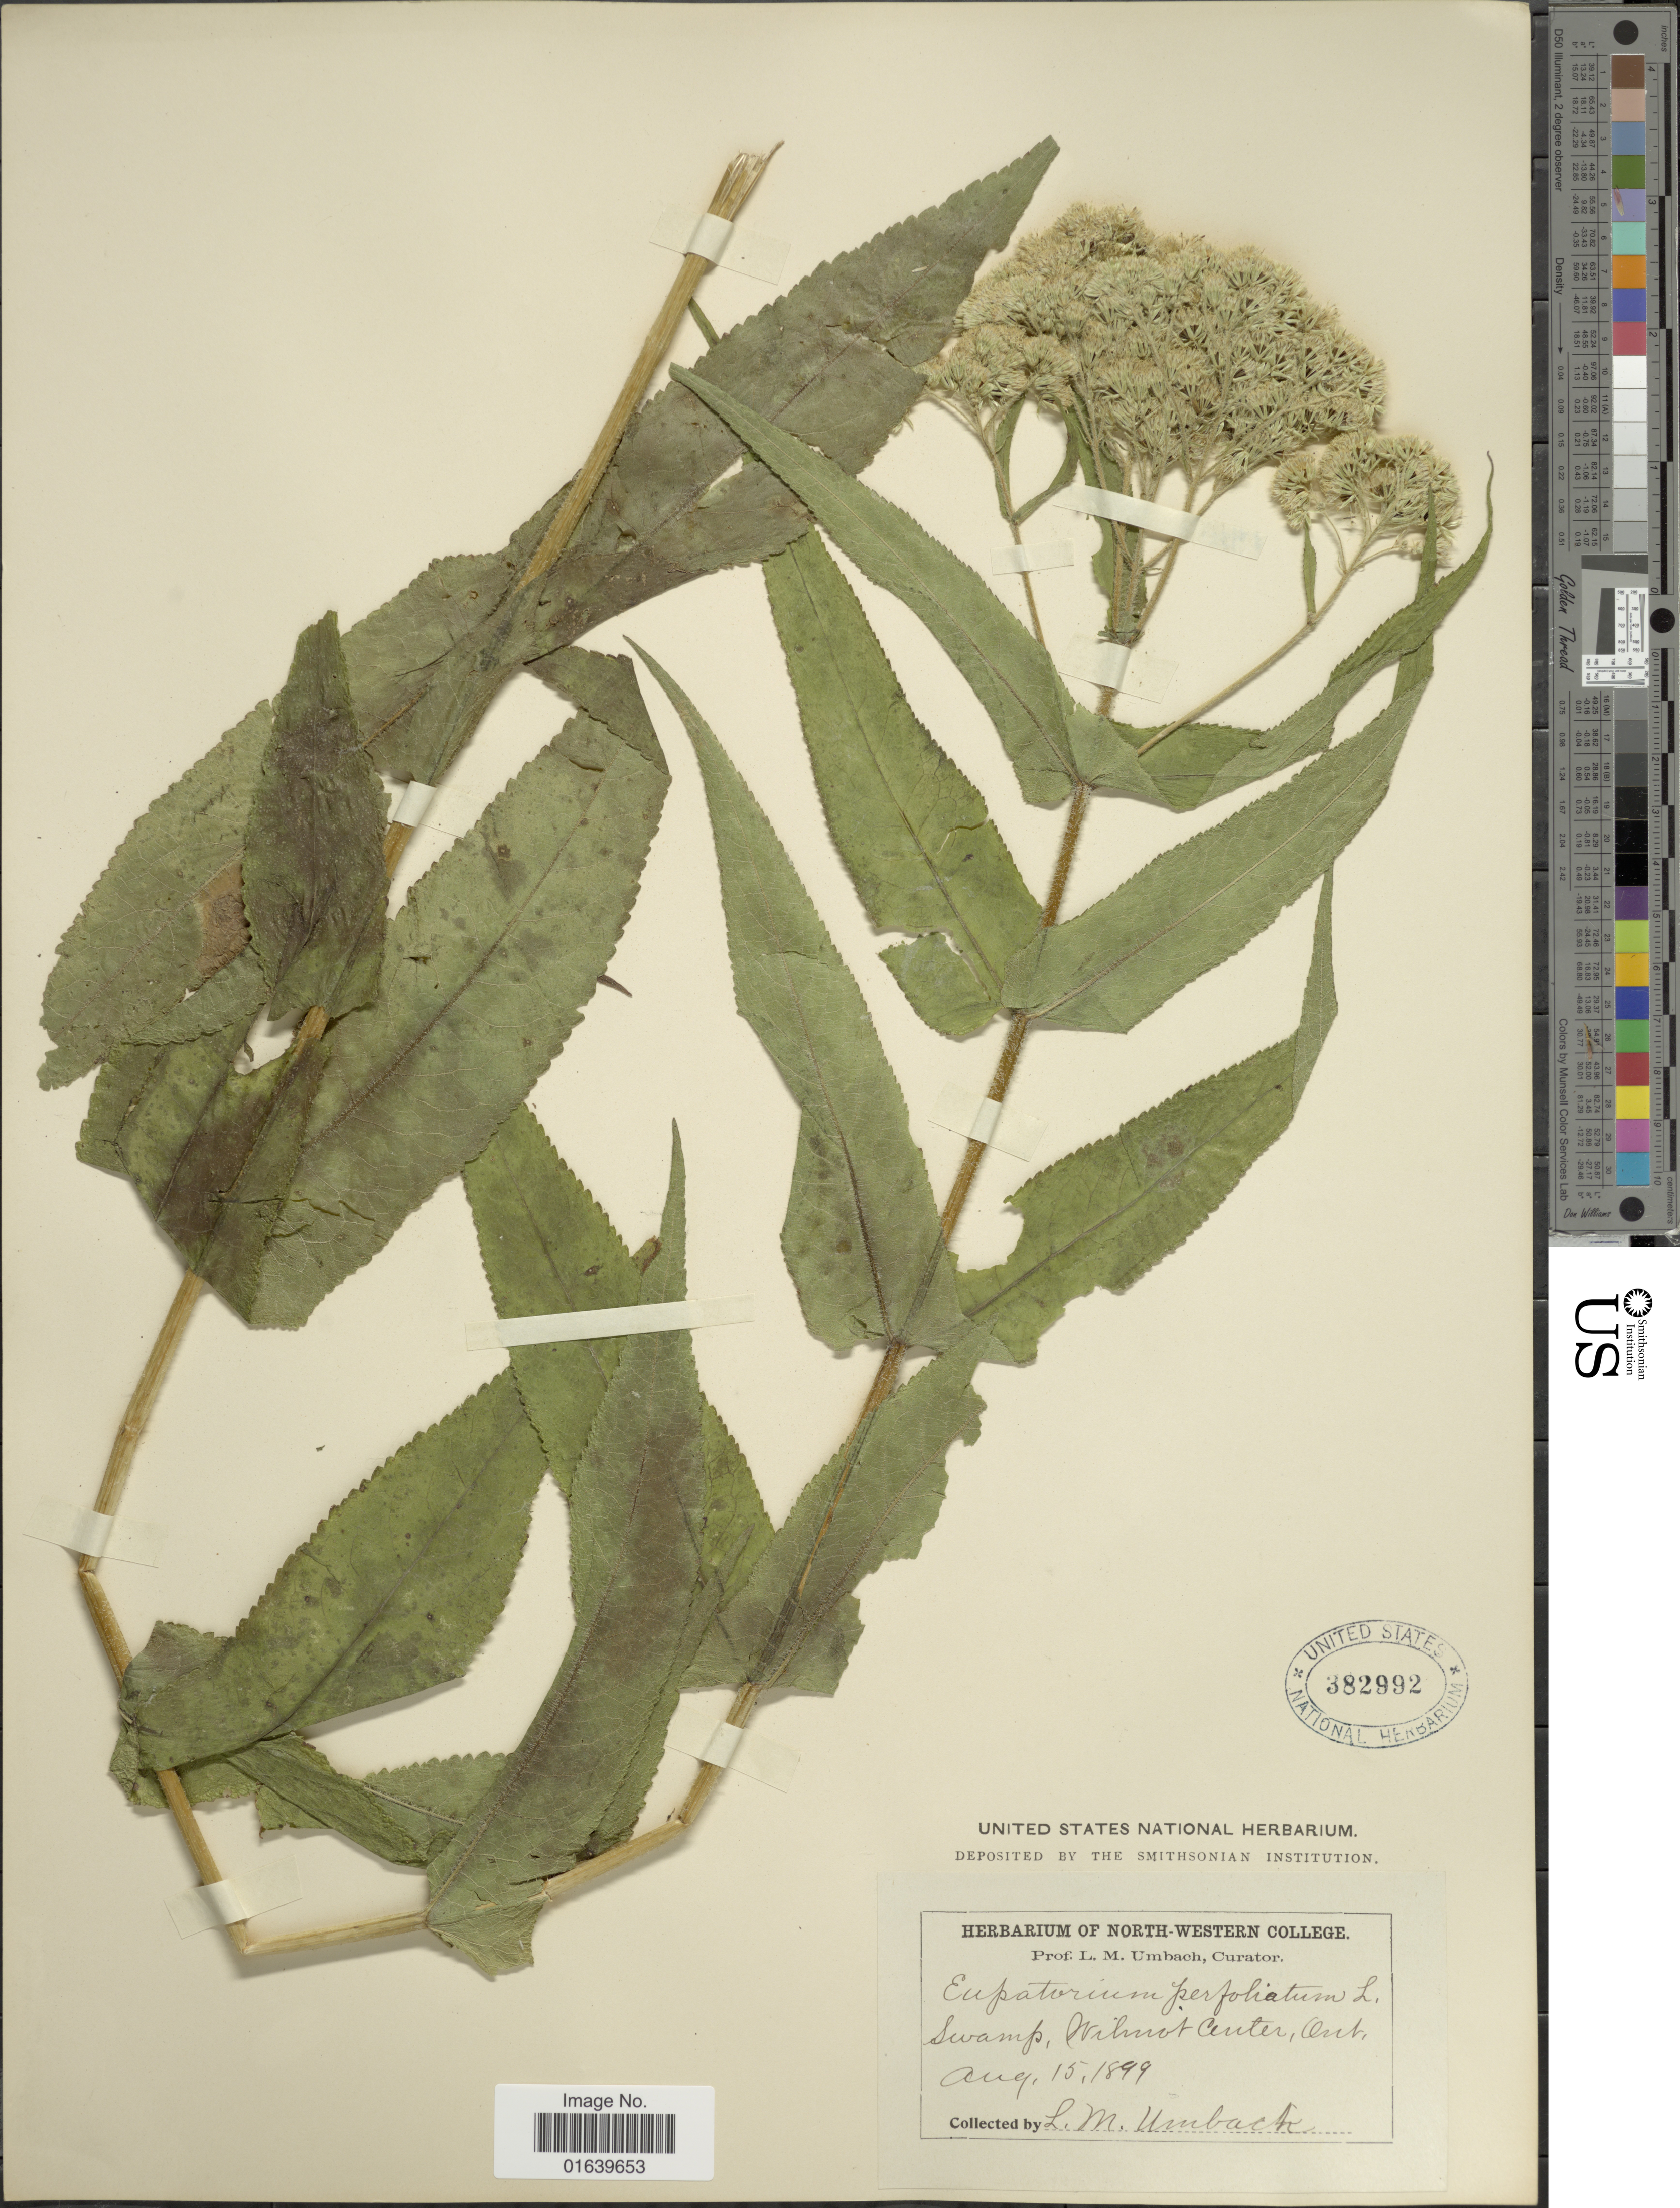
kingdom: Plantae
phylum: Tracheophyta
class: Magnoliopsida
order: Asterales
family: Asteraceae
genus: Eupatorium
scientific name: Eupatorium perfoliatum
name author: L.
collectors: L. M. Umbach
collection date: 1899-08-15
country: Canada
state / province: Ontario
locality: Swamp, Wilmot Center, Ont.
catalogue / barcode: US 382992